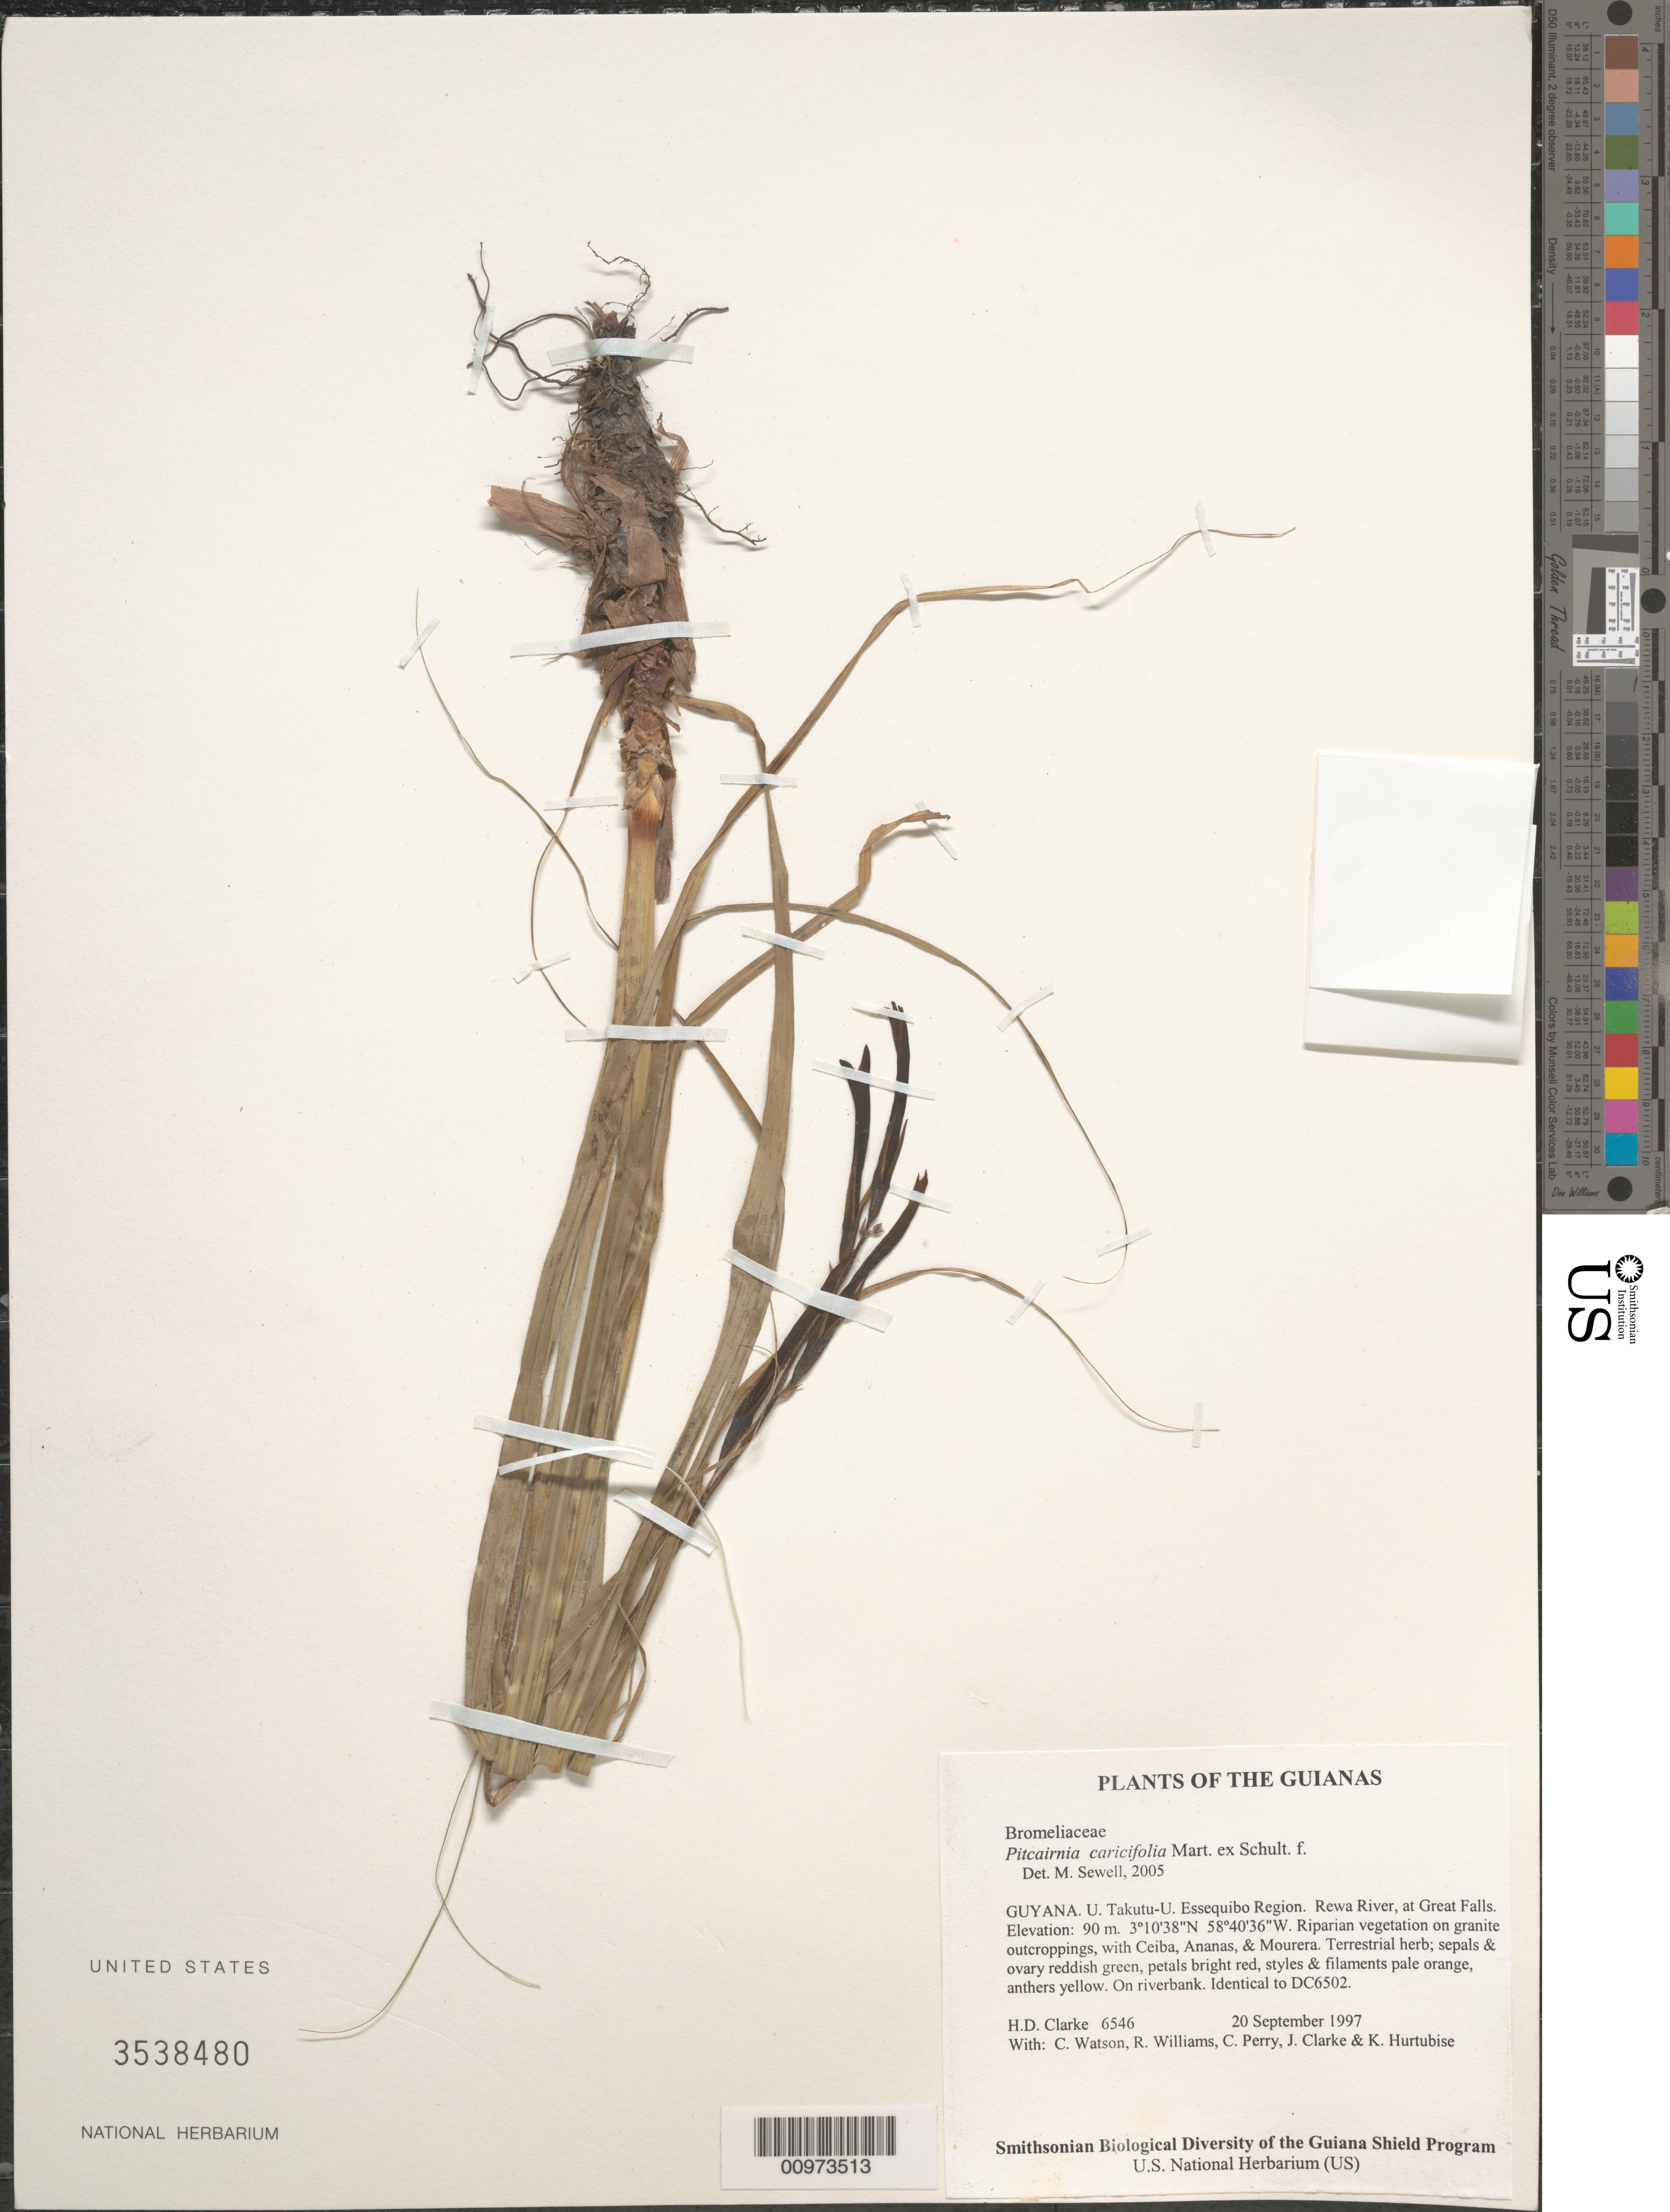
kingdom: Plantae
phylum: Tracheophyta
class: Liliopsida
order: Poales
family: Bromeliaceae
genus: Pitcairnia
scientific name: Pitcairnia caricifolia var. caricifolia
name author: Mart. ex Schult. & Schult. f.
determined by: Gouda, E. J.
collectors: H. D. Clarke, C. Watson, R. Williams, C. Perry, J. Clarke & K. Hurtubise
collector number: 6546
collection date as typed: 20 September 1997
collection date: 1997-09-20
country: Guyana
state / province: U. Takutu-U. Essequibo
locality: Rewa River, at Great Falls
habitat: Riparian vegetation on granite outcroppings, with Ceiba, Ananas, & Mourera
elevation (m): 90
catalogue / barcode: US 3538480